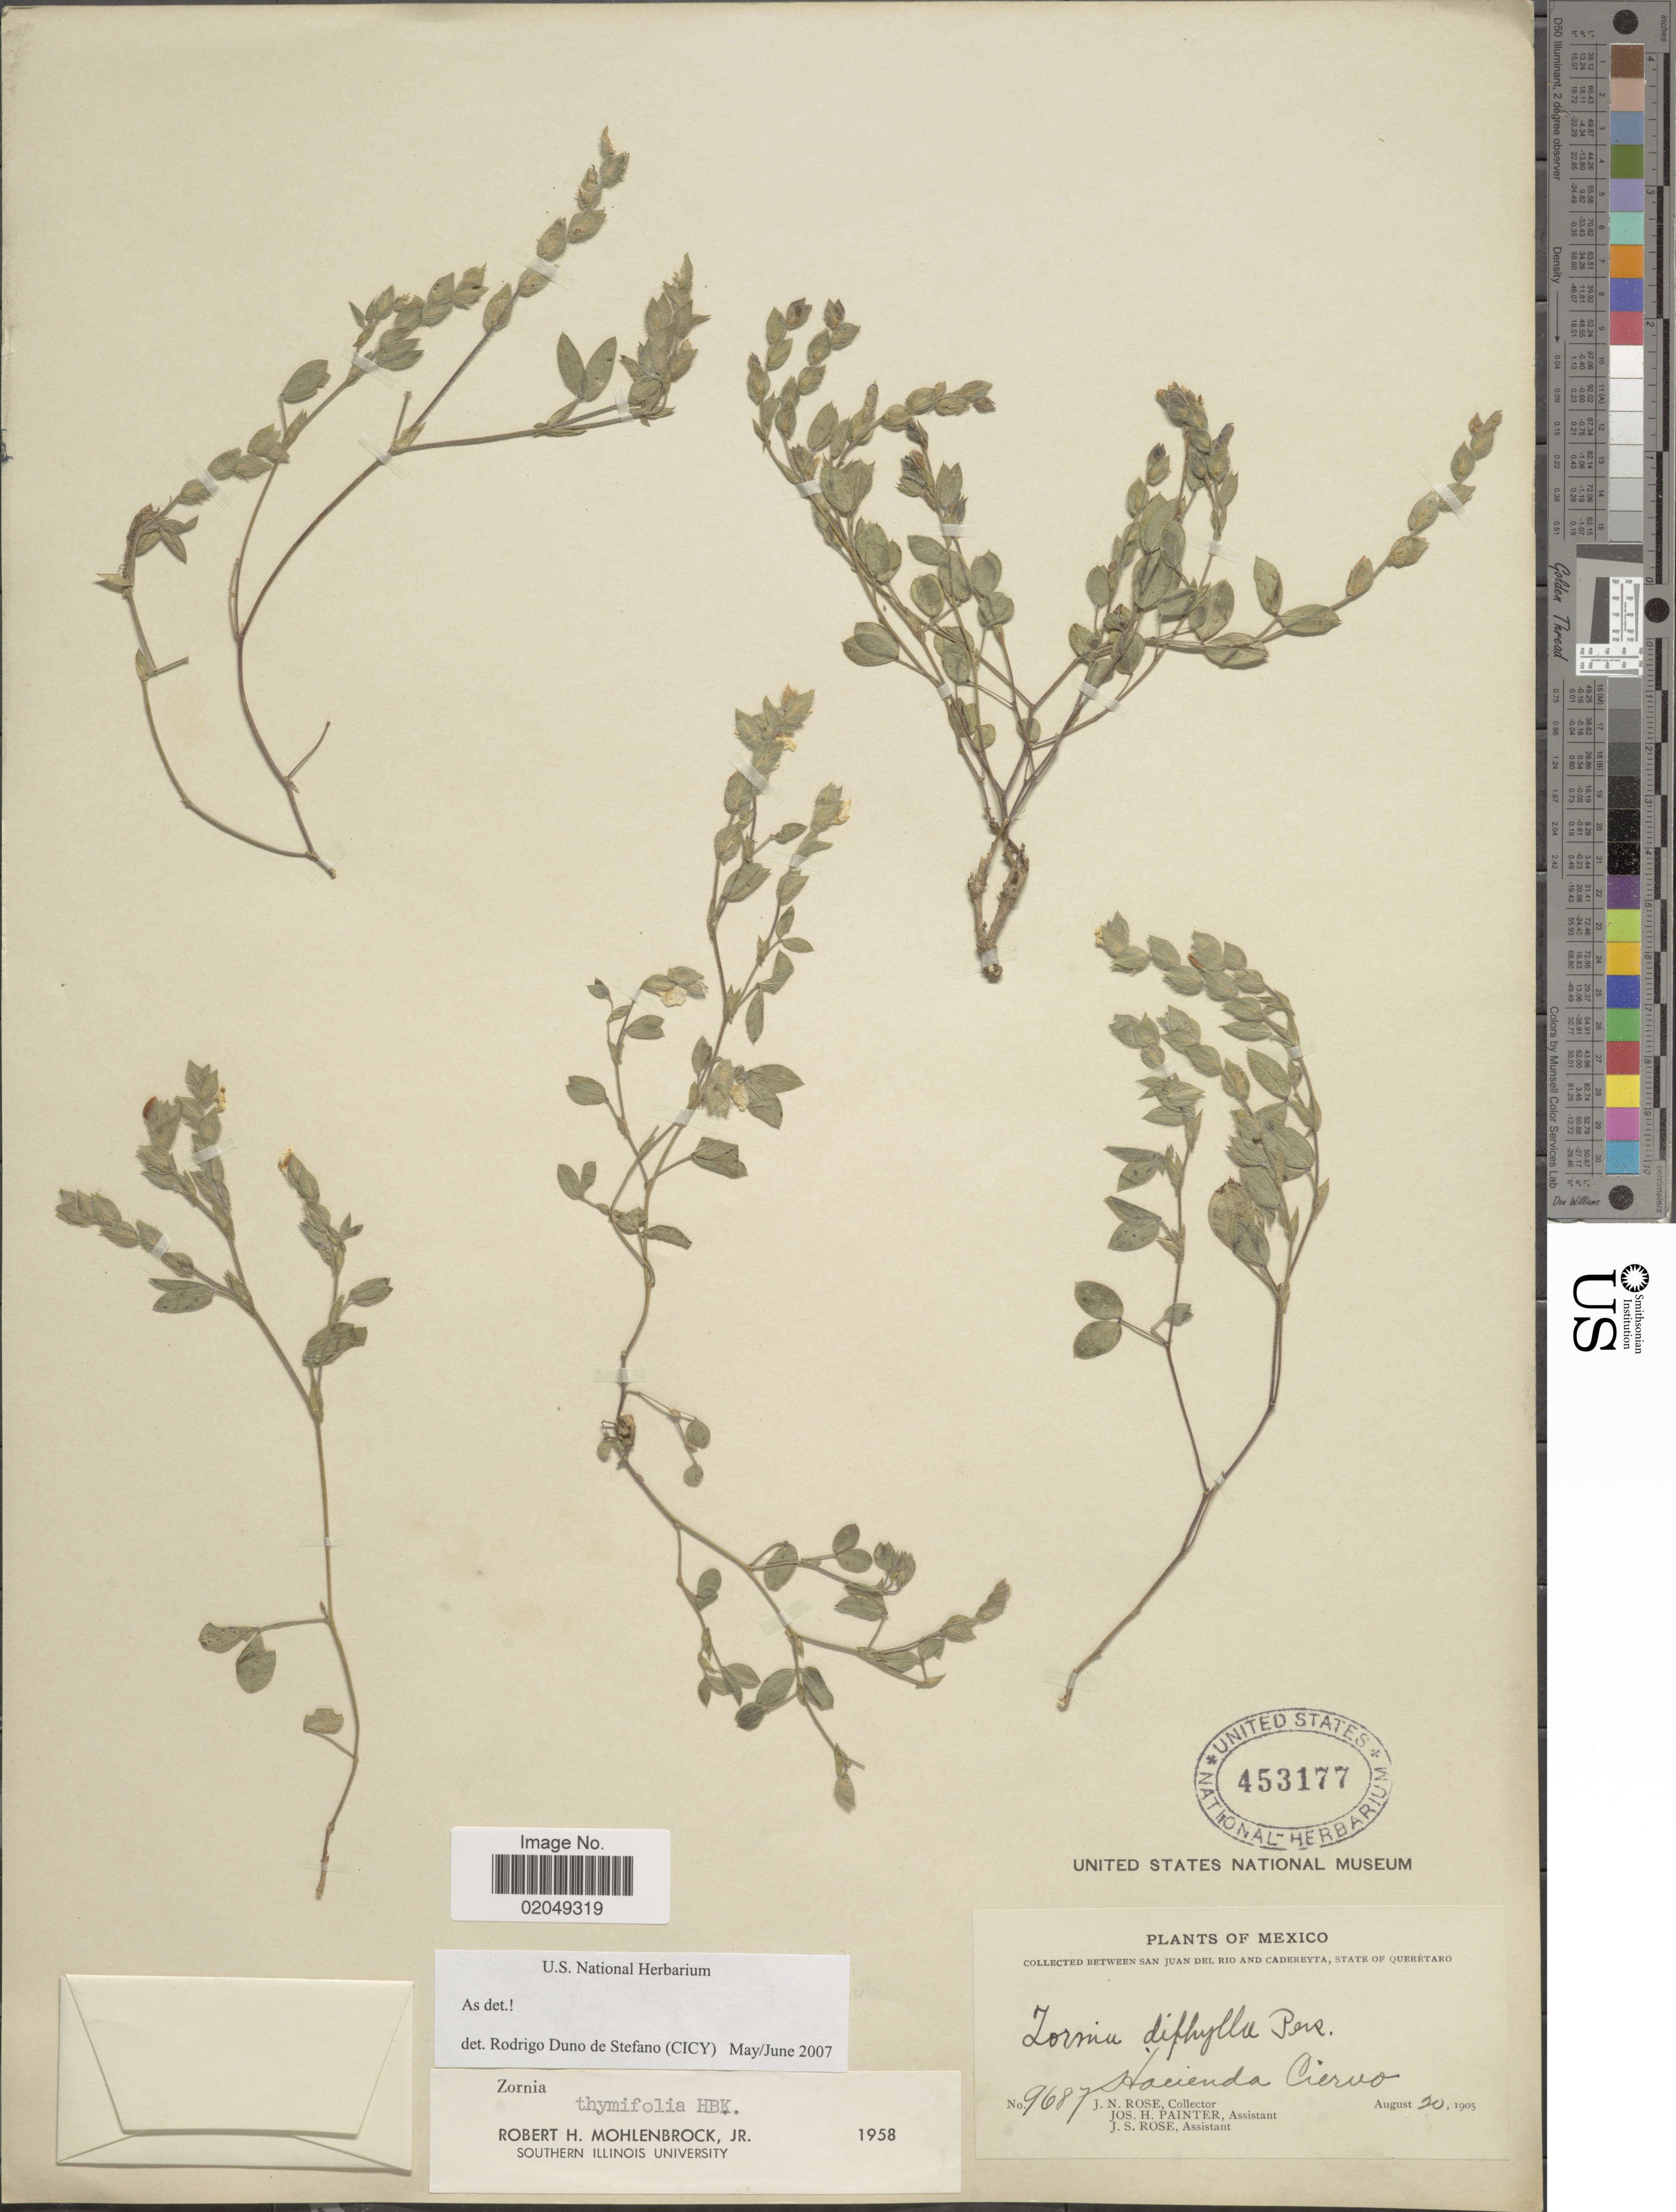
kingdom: Plantae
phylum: Tracheophyta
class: Magnoliopsida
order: Fabales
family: Fabaceae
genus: Zornia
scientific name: Zornia thymifolia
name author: Kunth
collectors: J. N. Rose, J. H. Painter & J. S. Rose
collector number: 9687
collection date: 1905-08-20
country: Mexico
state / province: Querétaro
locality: Between San Juan Del Rio and Cdereyta, Hacienda Ciervo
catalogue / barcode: US 453177